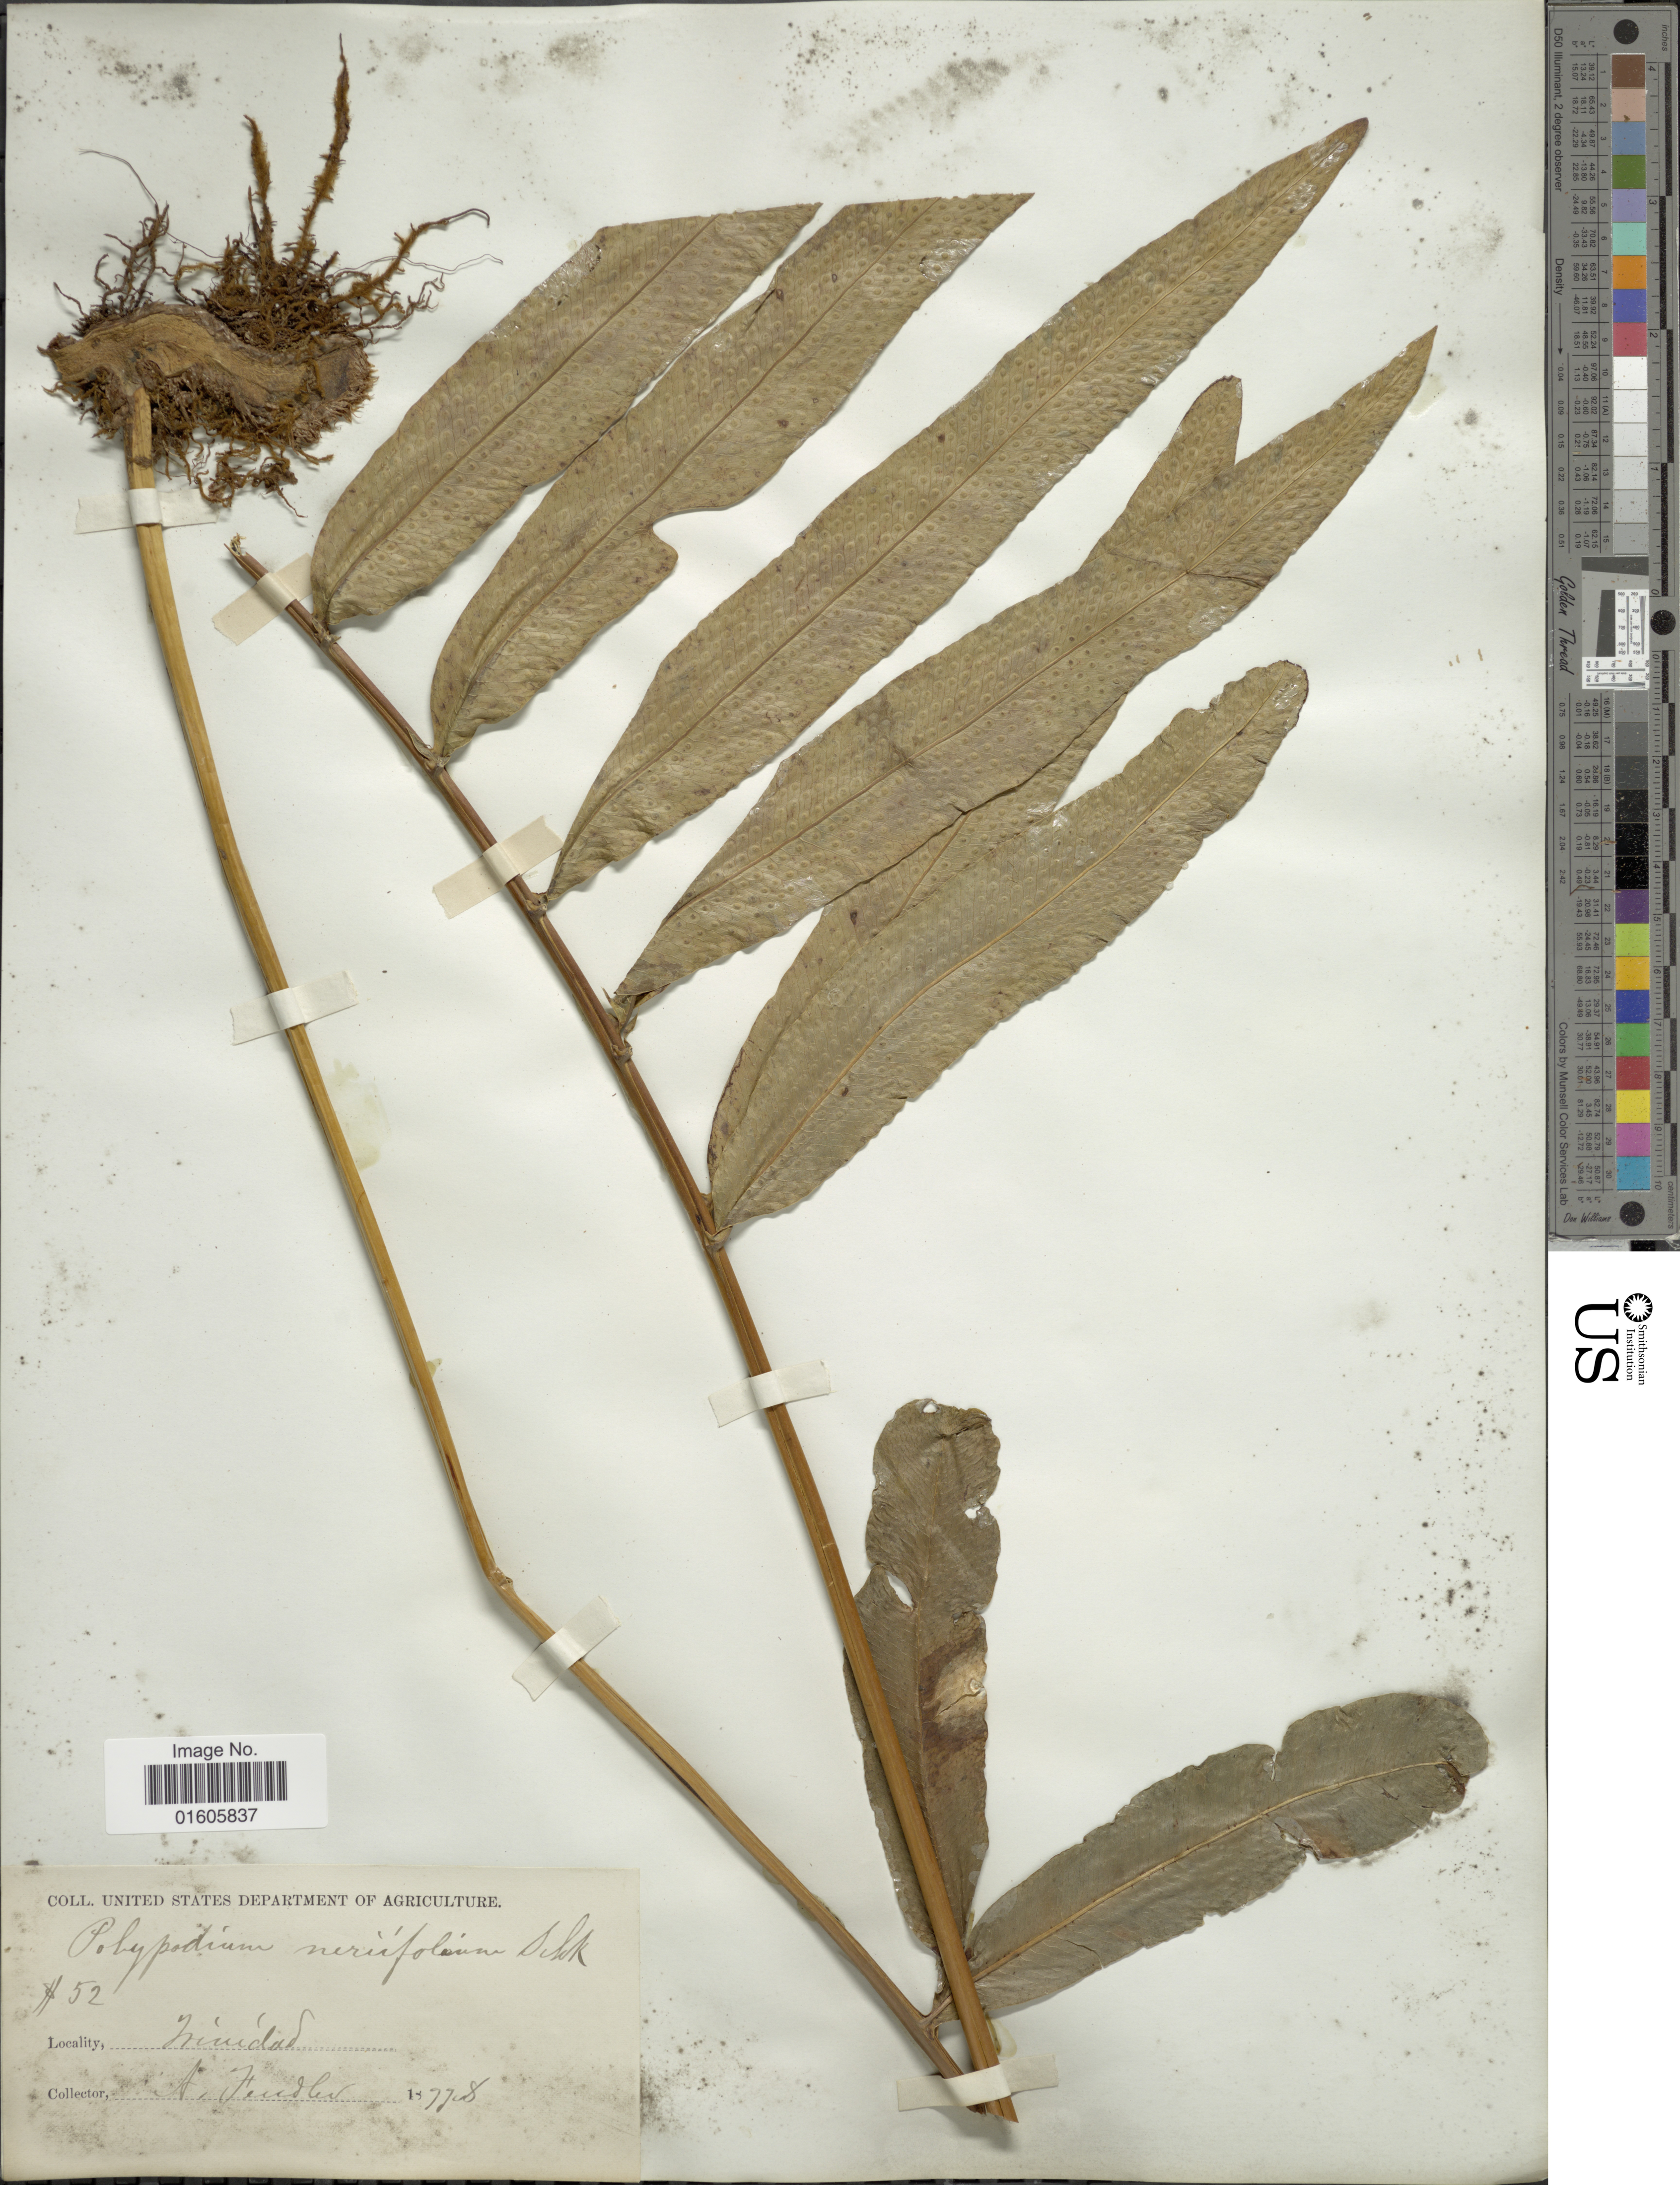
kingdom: Plantae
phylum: Tracheophyta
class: Polypodiopsida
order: Polypodiales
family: Polypodiaceae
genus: Serpocaulon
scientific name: Serpocaulon triseriale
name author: (Sw.) A.R. Sm.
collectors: A. Fendler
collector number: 52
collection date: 1877/1888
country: Trinidad and Tobago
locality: Trinidad.